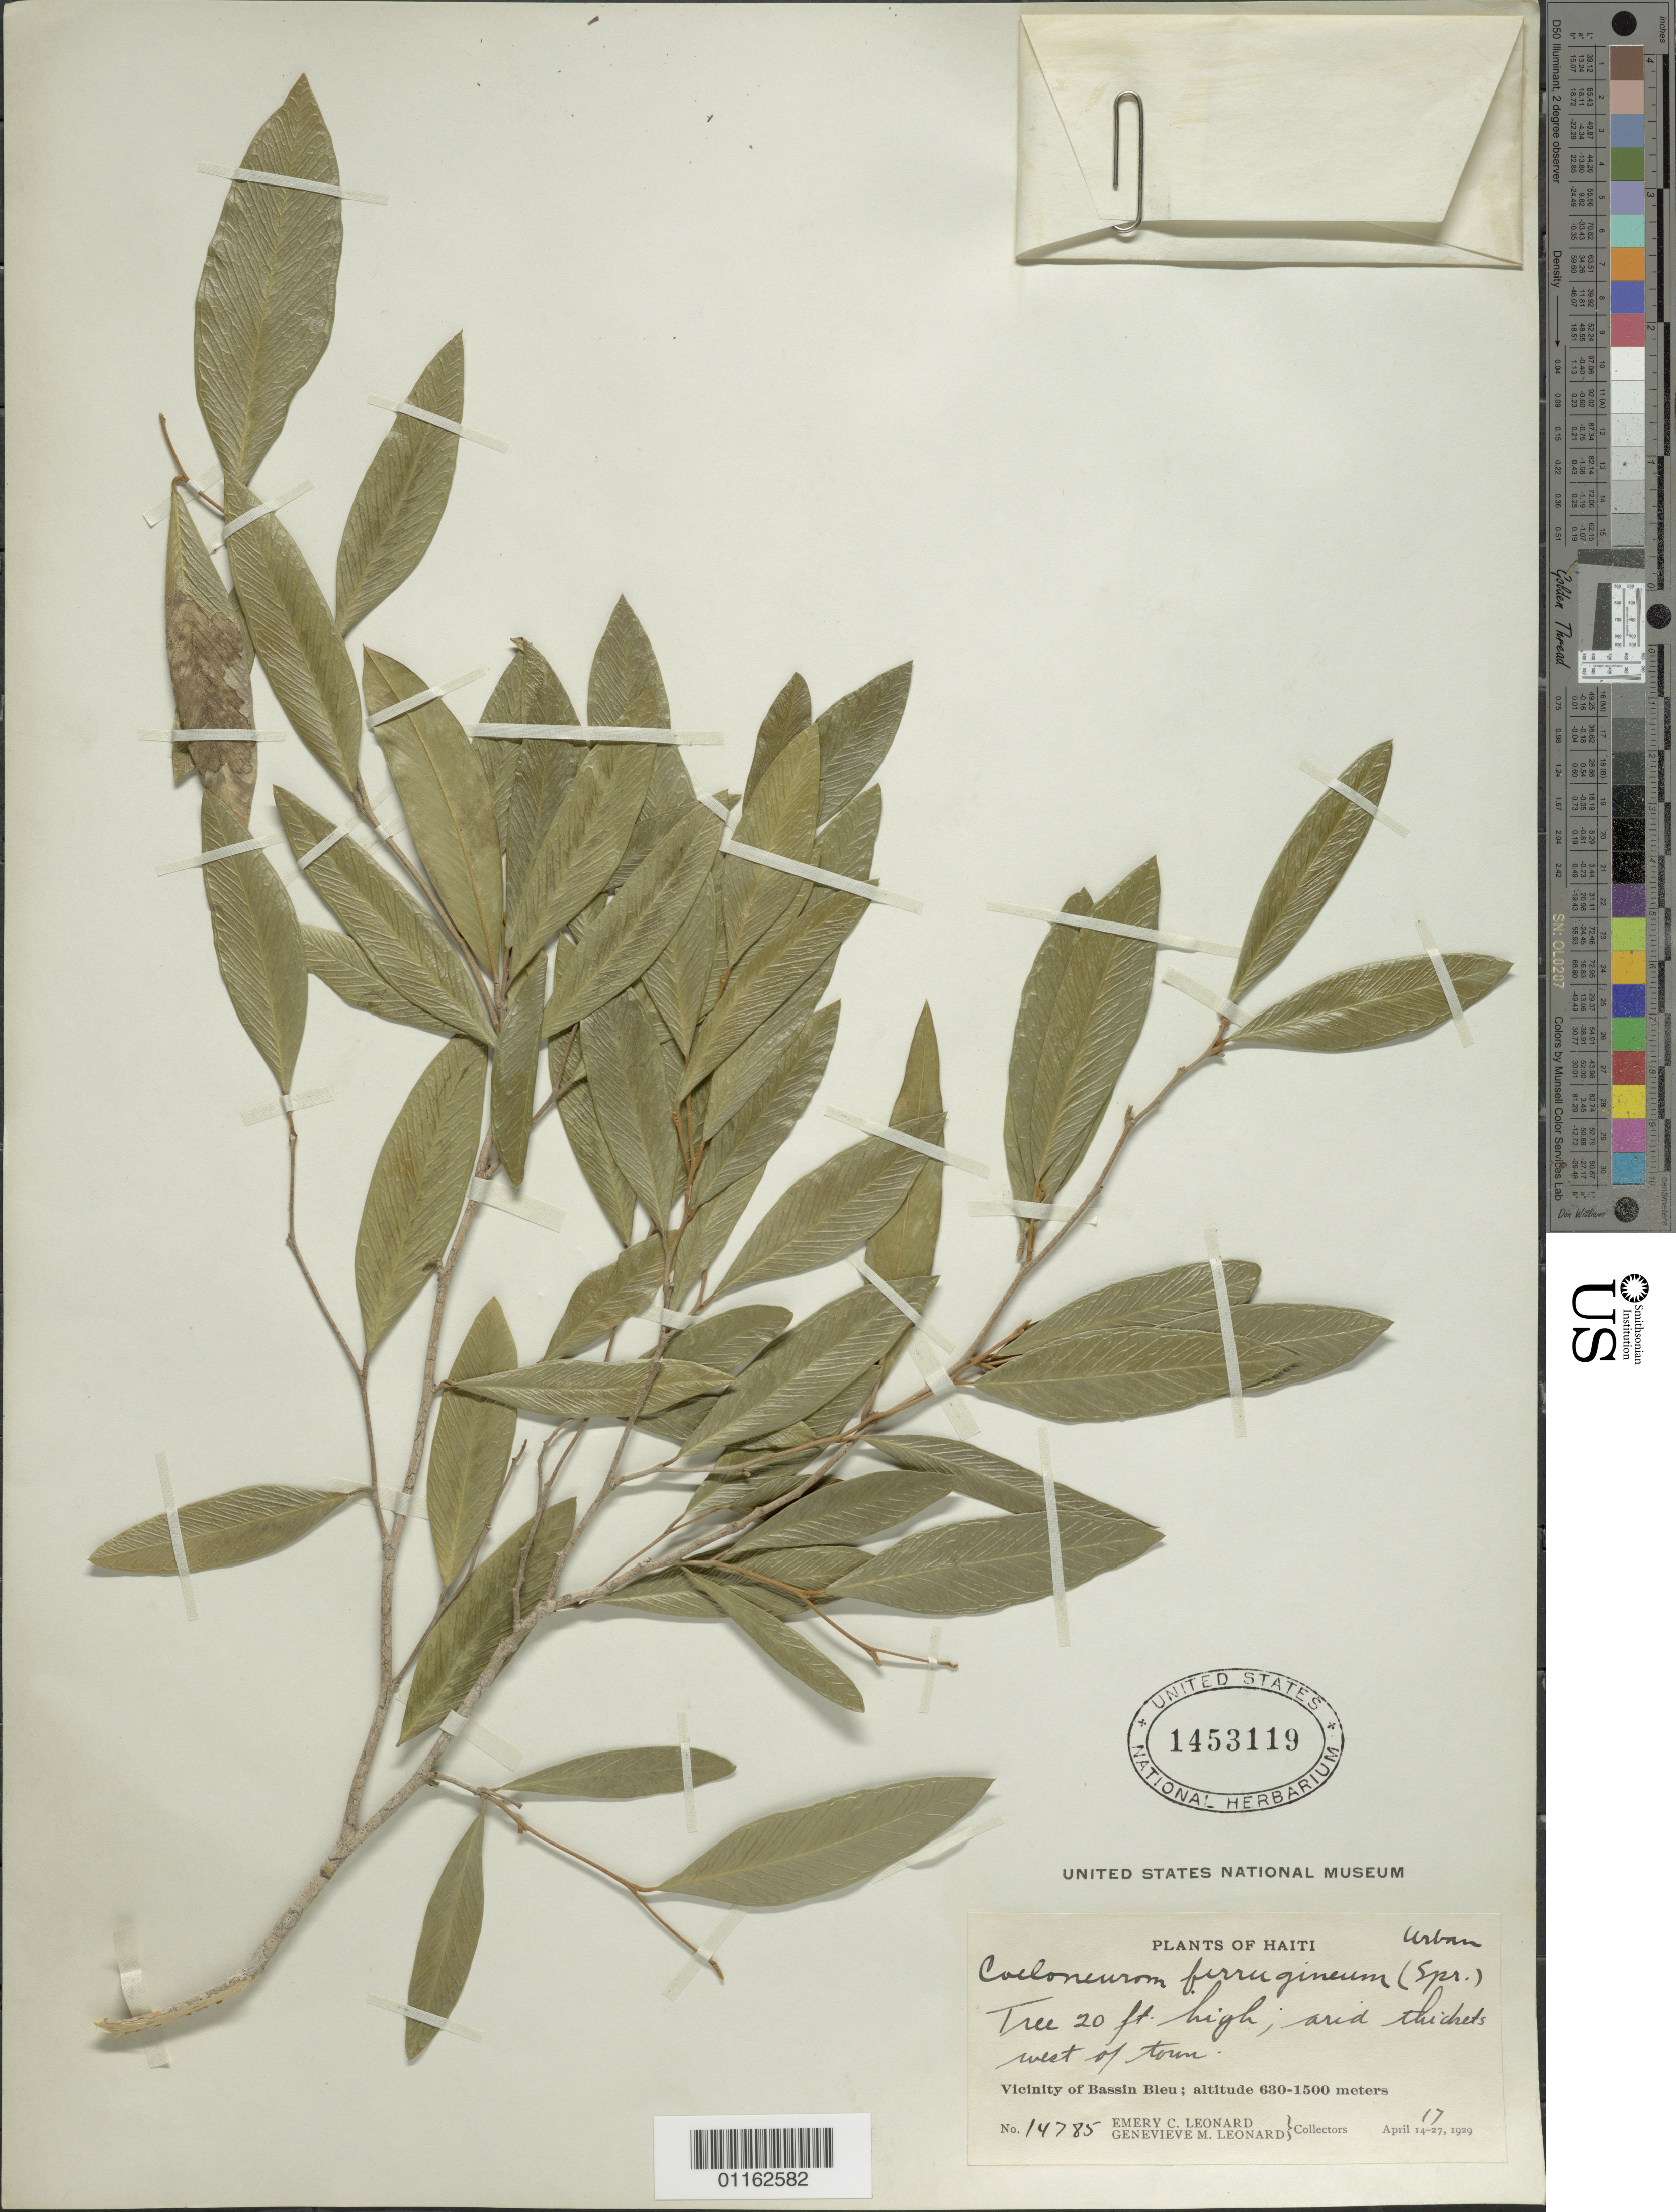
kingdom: Plantae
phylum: Tracheophyta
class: Magnoliopsida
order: Solanales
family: Solanaceae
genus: Coeloneurum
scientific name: Coeloneurum ferrugineum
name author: (Spreng.) Urb.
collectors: E. C. Leonard & G. M. Leonard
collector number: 14785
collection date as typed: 14 Apr 1929 to 27 Apr 1929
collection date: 1929-04-14/1929-04-27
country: Haiti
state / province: Nord-Óuest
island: Hispaniola I.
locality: Vicinity of Bassin Bleu; W of town; arid thickets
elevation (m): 630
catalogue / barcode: US 1453119